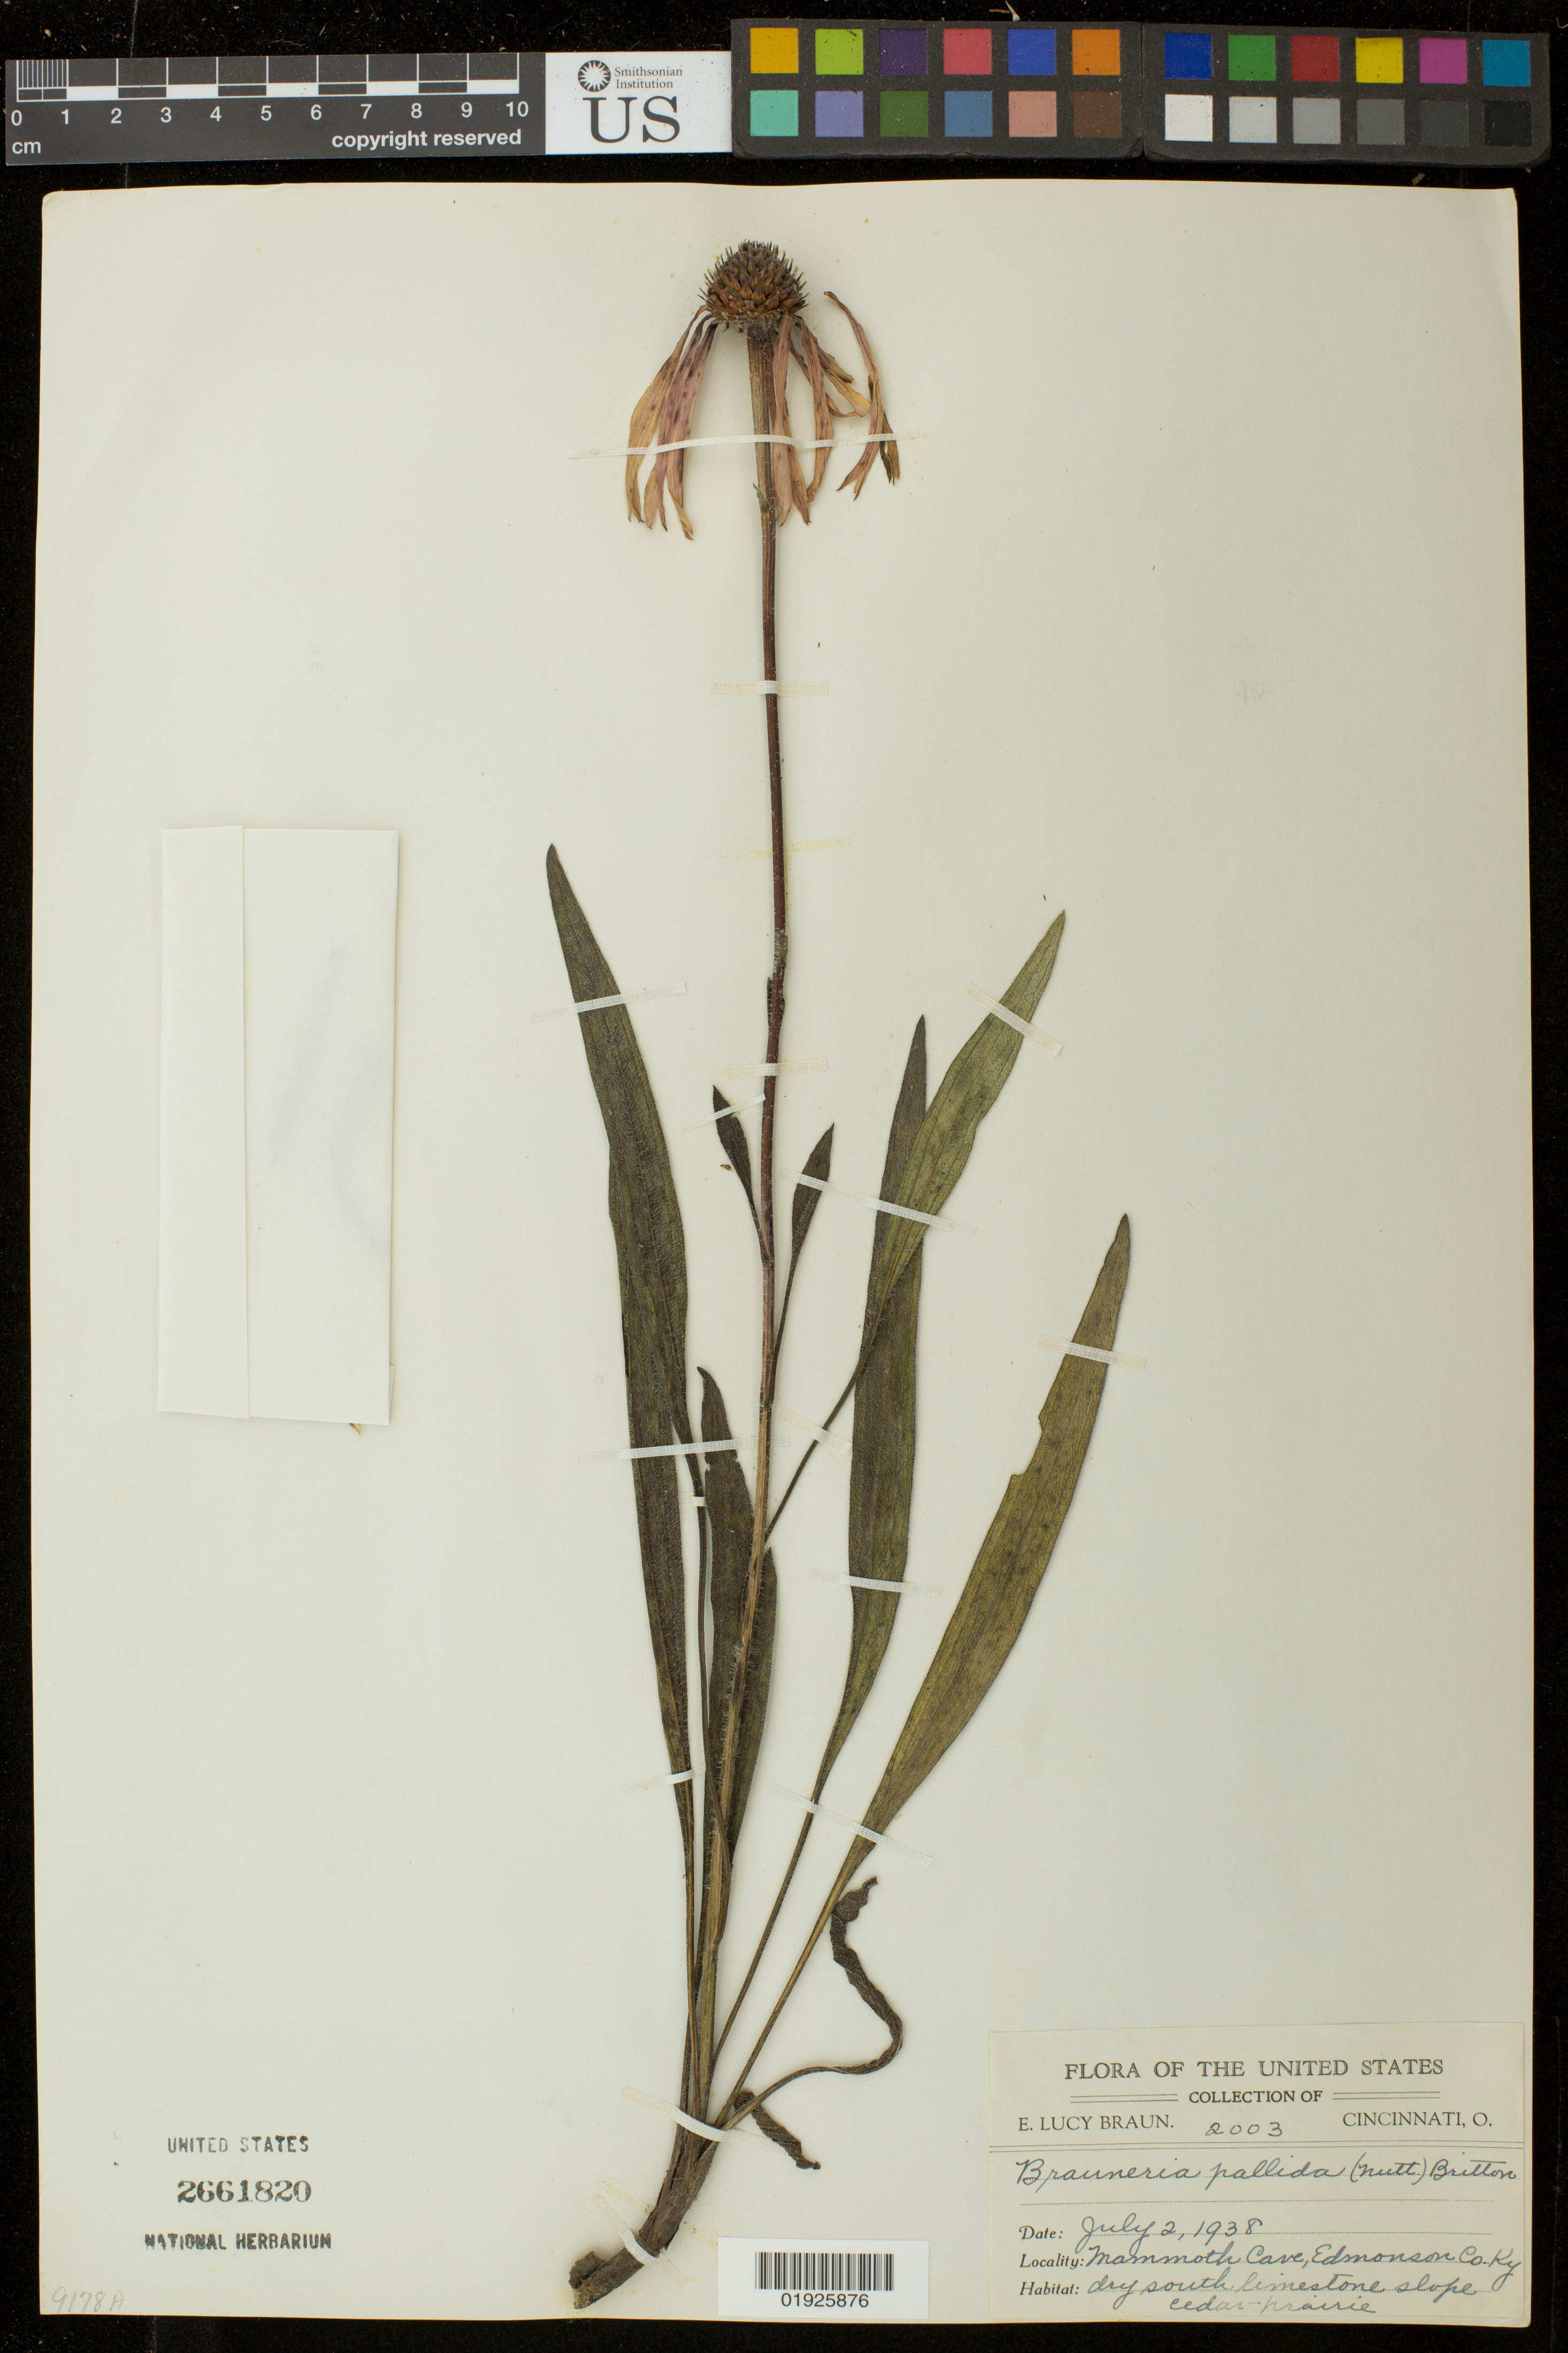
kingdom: Plantae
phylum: Tracheophyta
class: Magnoliopsida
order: Asterales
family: Asteraceae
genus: Brauneria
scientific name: Brauneria pallida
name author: (Nutt.) Britton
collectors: E. L. Braun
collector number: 2003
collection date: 1938-07-02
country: United States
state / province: Kentucky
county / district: Edmonson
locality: Mammoth Cave.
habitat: Dry south limestone slope. Cedar prairie.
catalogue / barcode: US 2661820